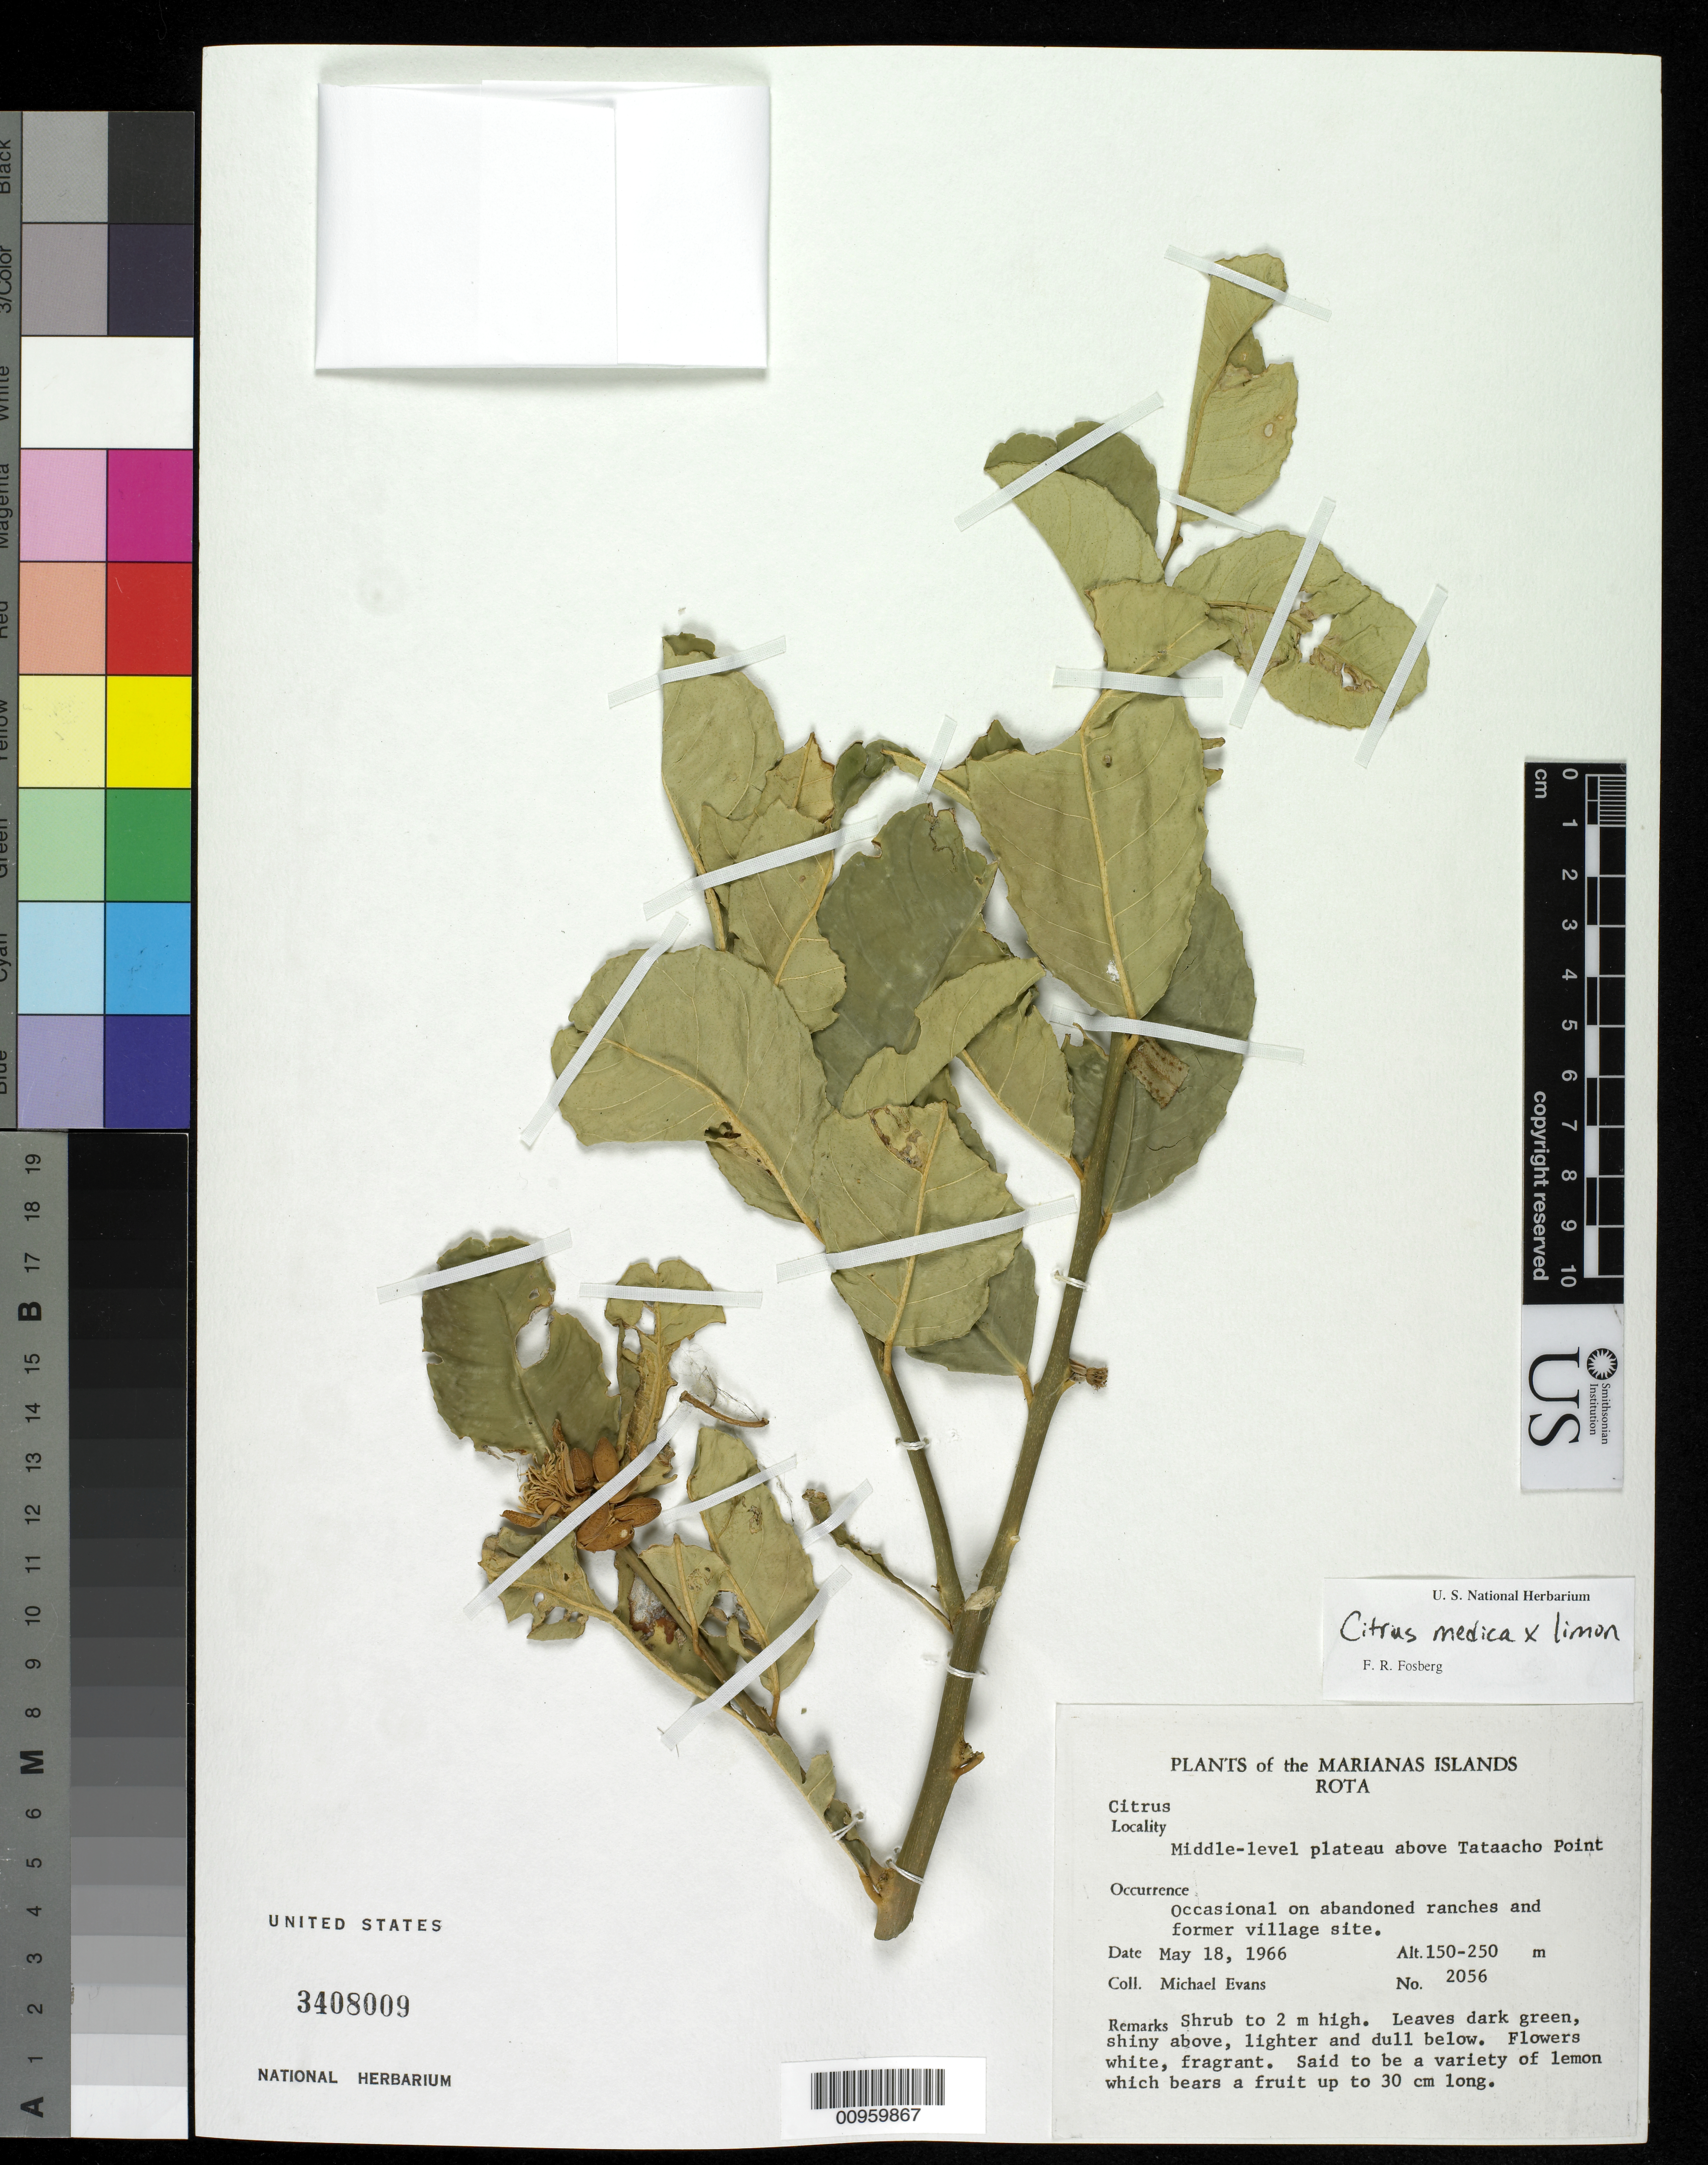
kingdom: Plantae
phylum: Tracheophyta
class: Magnoliopsida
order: Sapindales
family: Rutaceae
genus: Citrus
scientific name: Citrus medica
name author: L.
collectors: M. Evans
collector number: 2056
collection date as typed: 18 May 1966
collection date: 1966-05-18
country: Northern Mariana Islands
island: Rota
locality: Middle level plateau above Tataacho Point; occasionally on abandoned ranches and former village site.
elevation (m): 150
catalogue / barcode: US 3408009